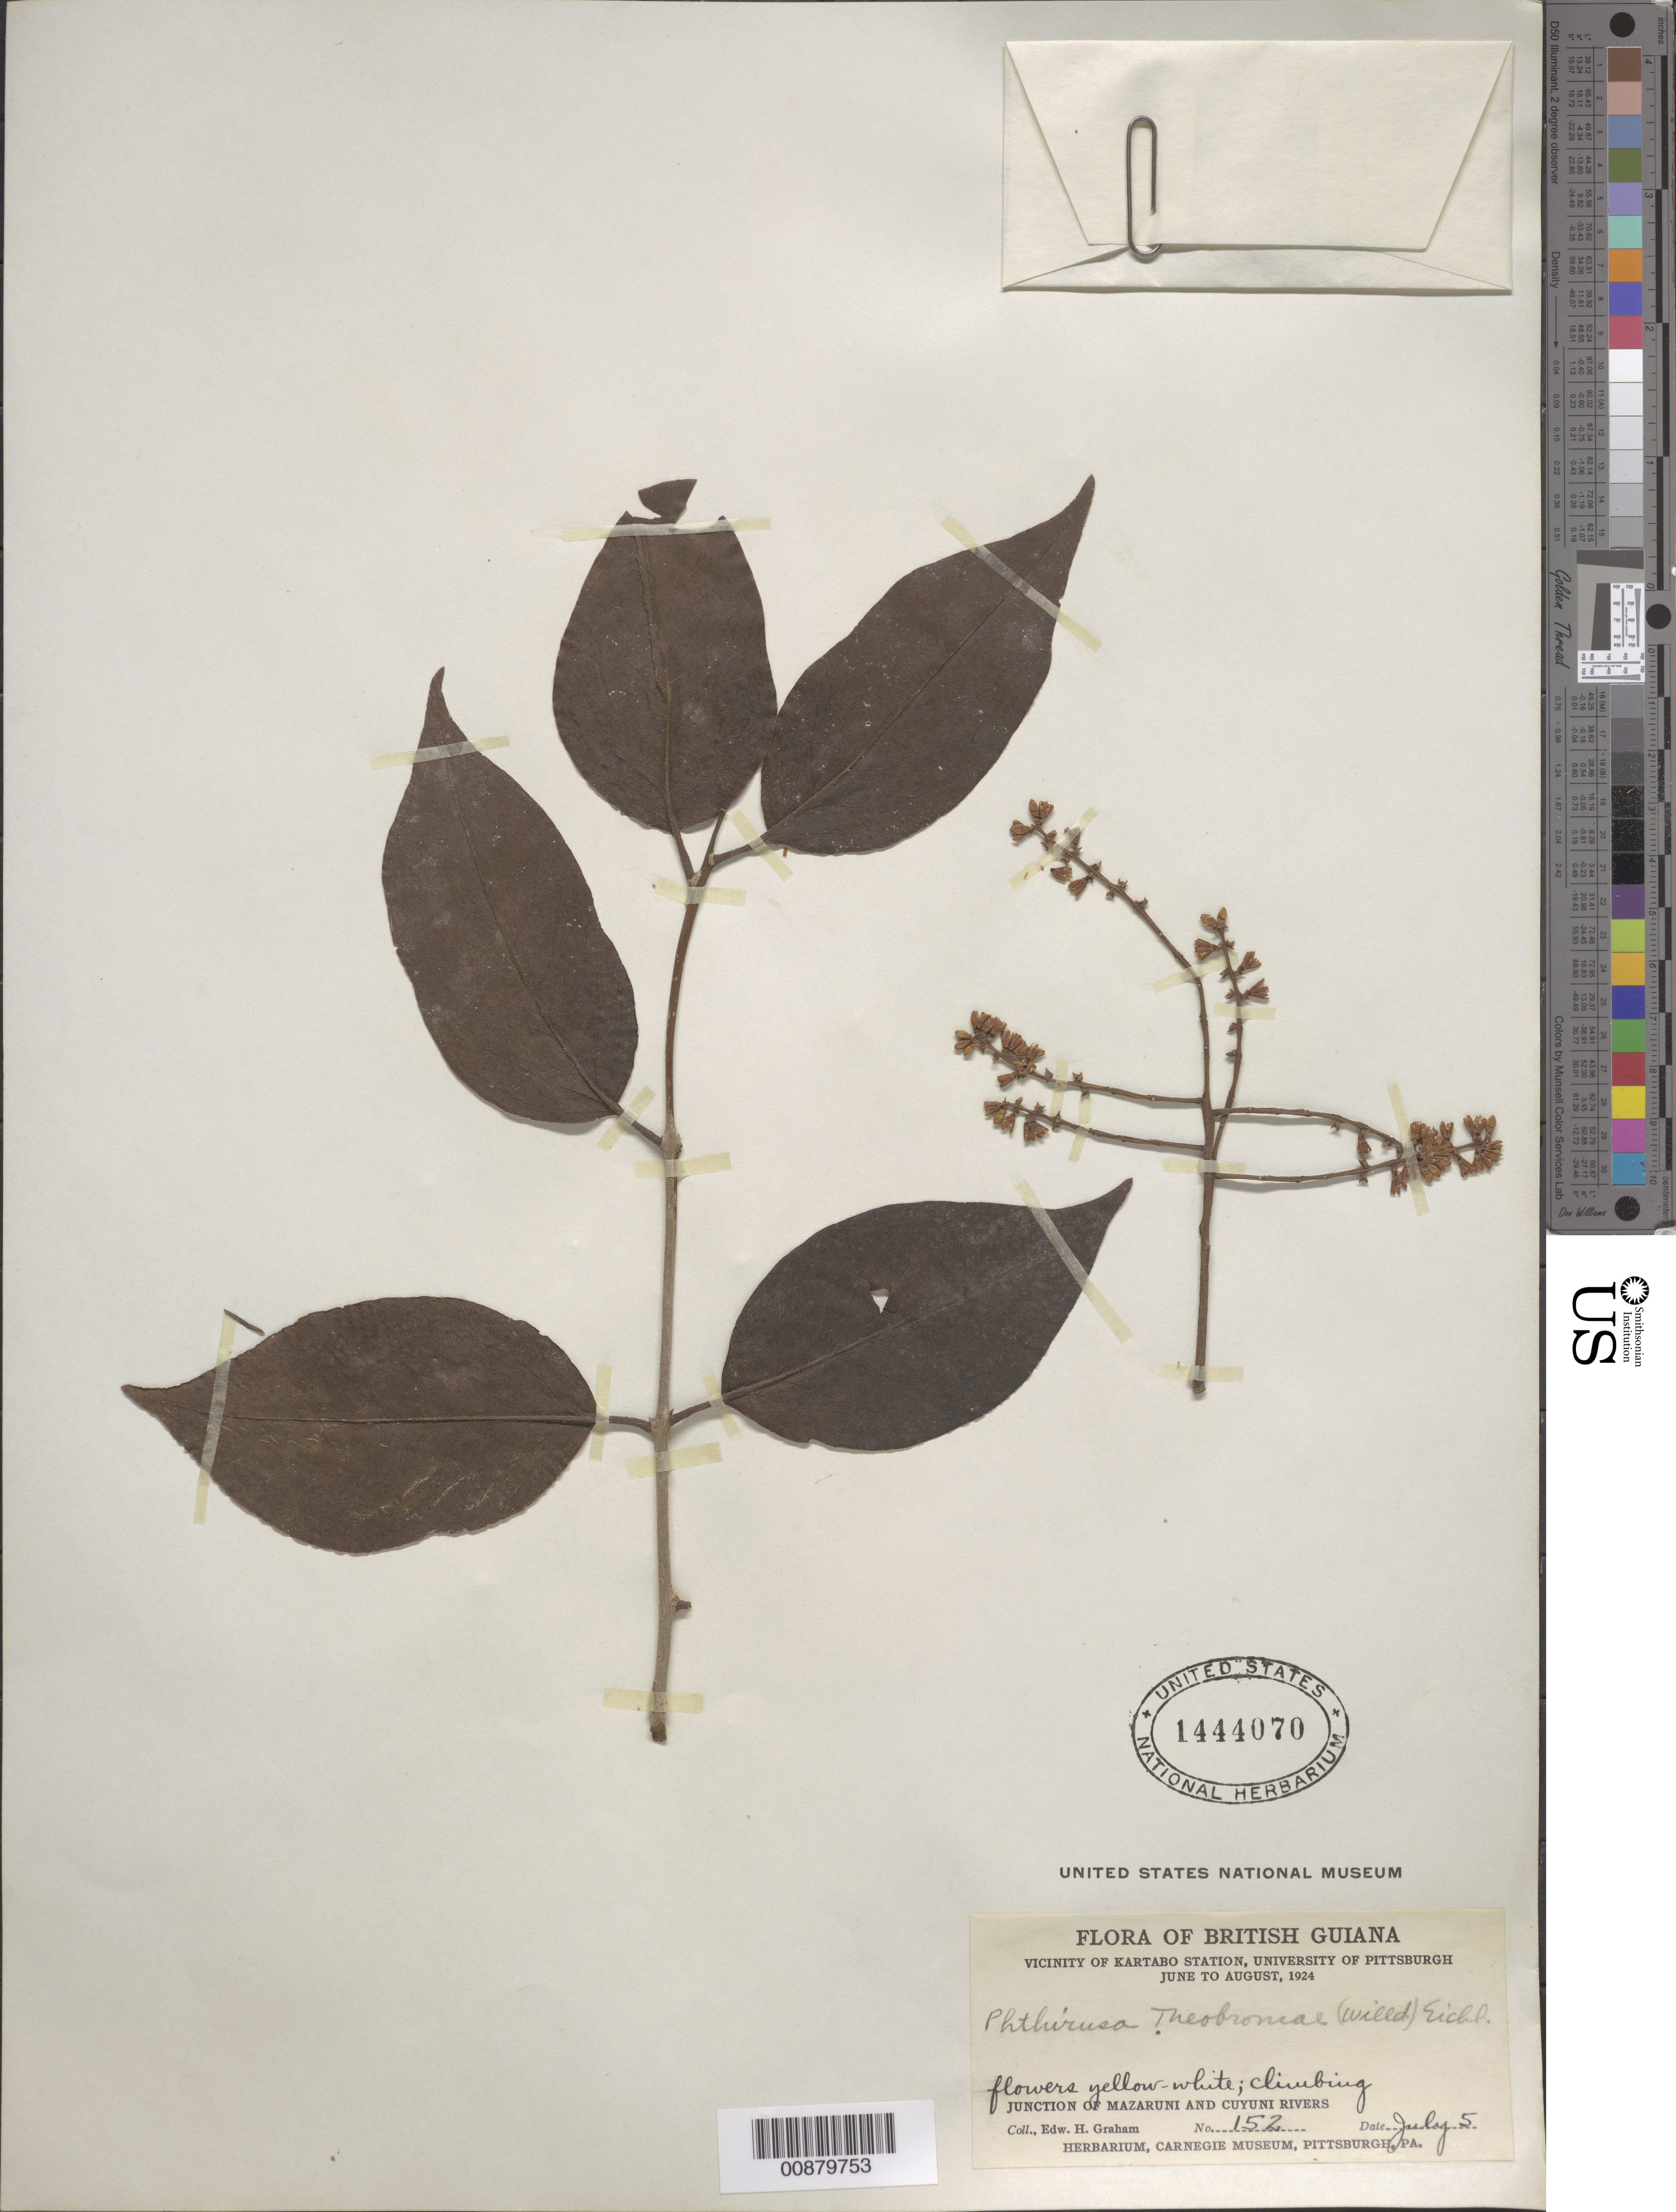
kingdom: Plantae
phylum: Tracheophyta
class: Magnoliopsida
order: Santalales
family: Loranthaceae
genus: Phthirusa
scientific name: Phthirusa stelis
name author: (L.) Kuijt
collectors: E. H. Graham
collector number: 152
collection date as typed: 5-Jul-24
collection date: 1924-07-05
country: Guyana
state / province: Cuyuni-Mazaruni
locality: Kartabo Station, junction of Mazaruni and Cuyuni Rivers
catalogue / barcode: US 1444070